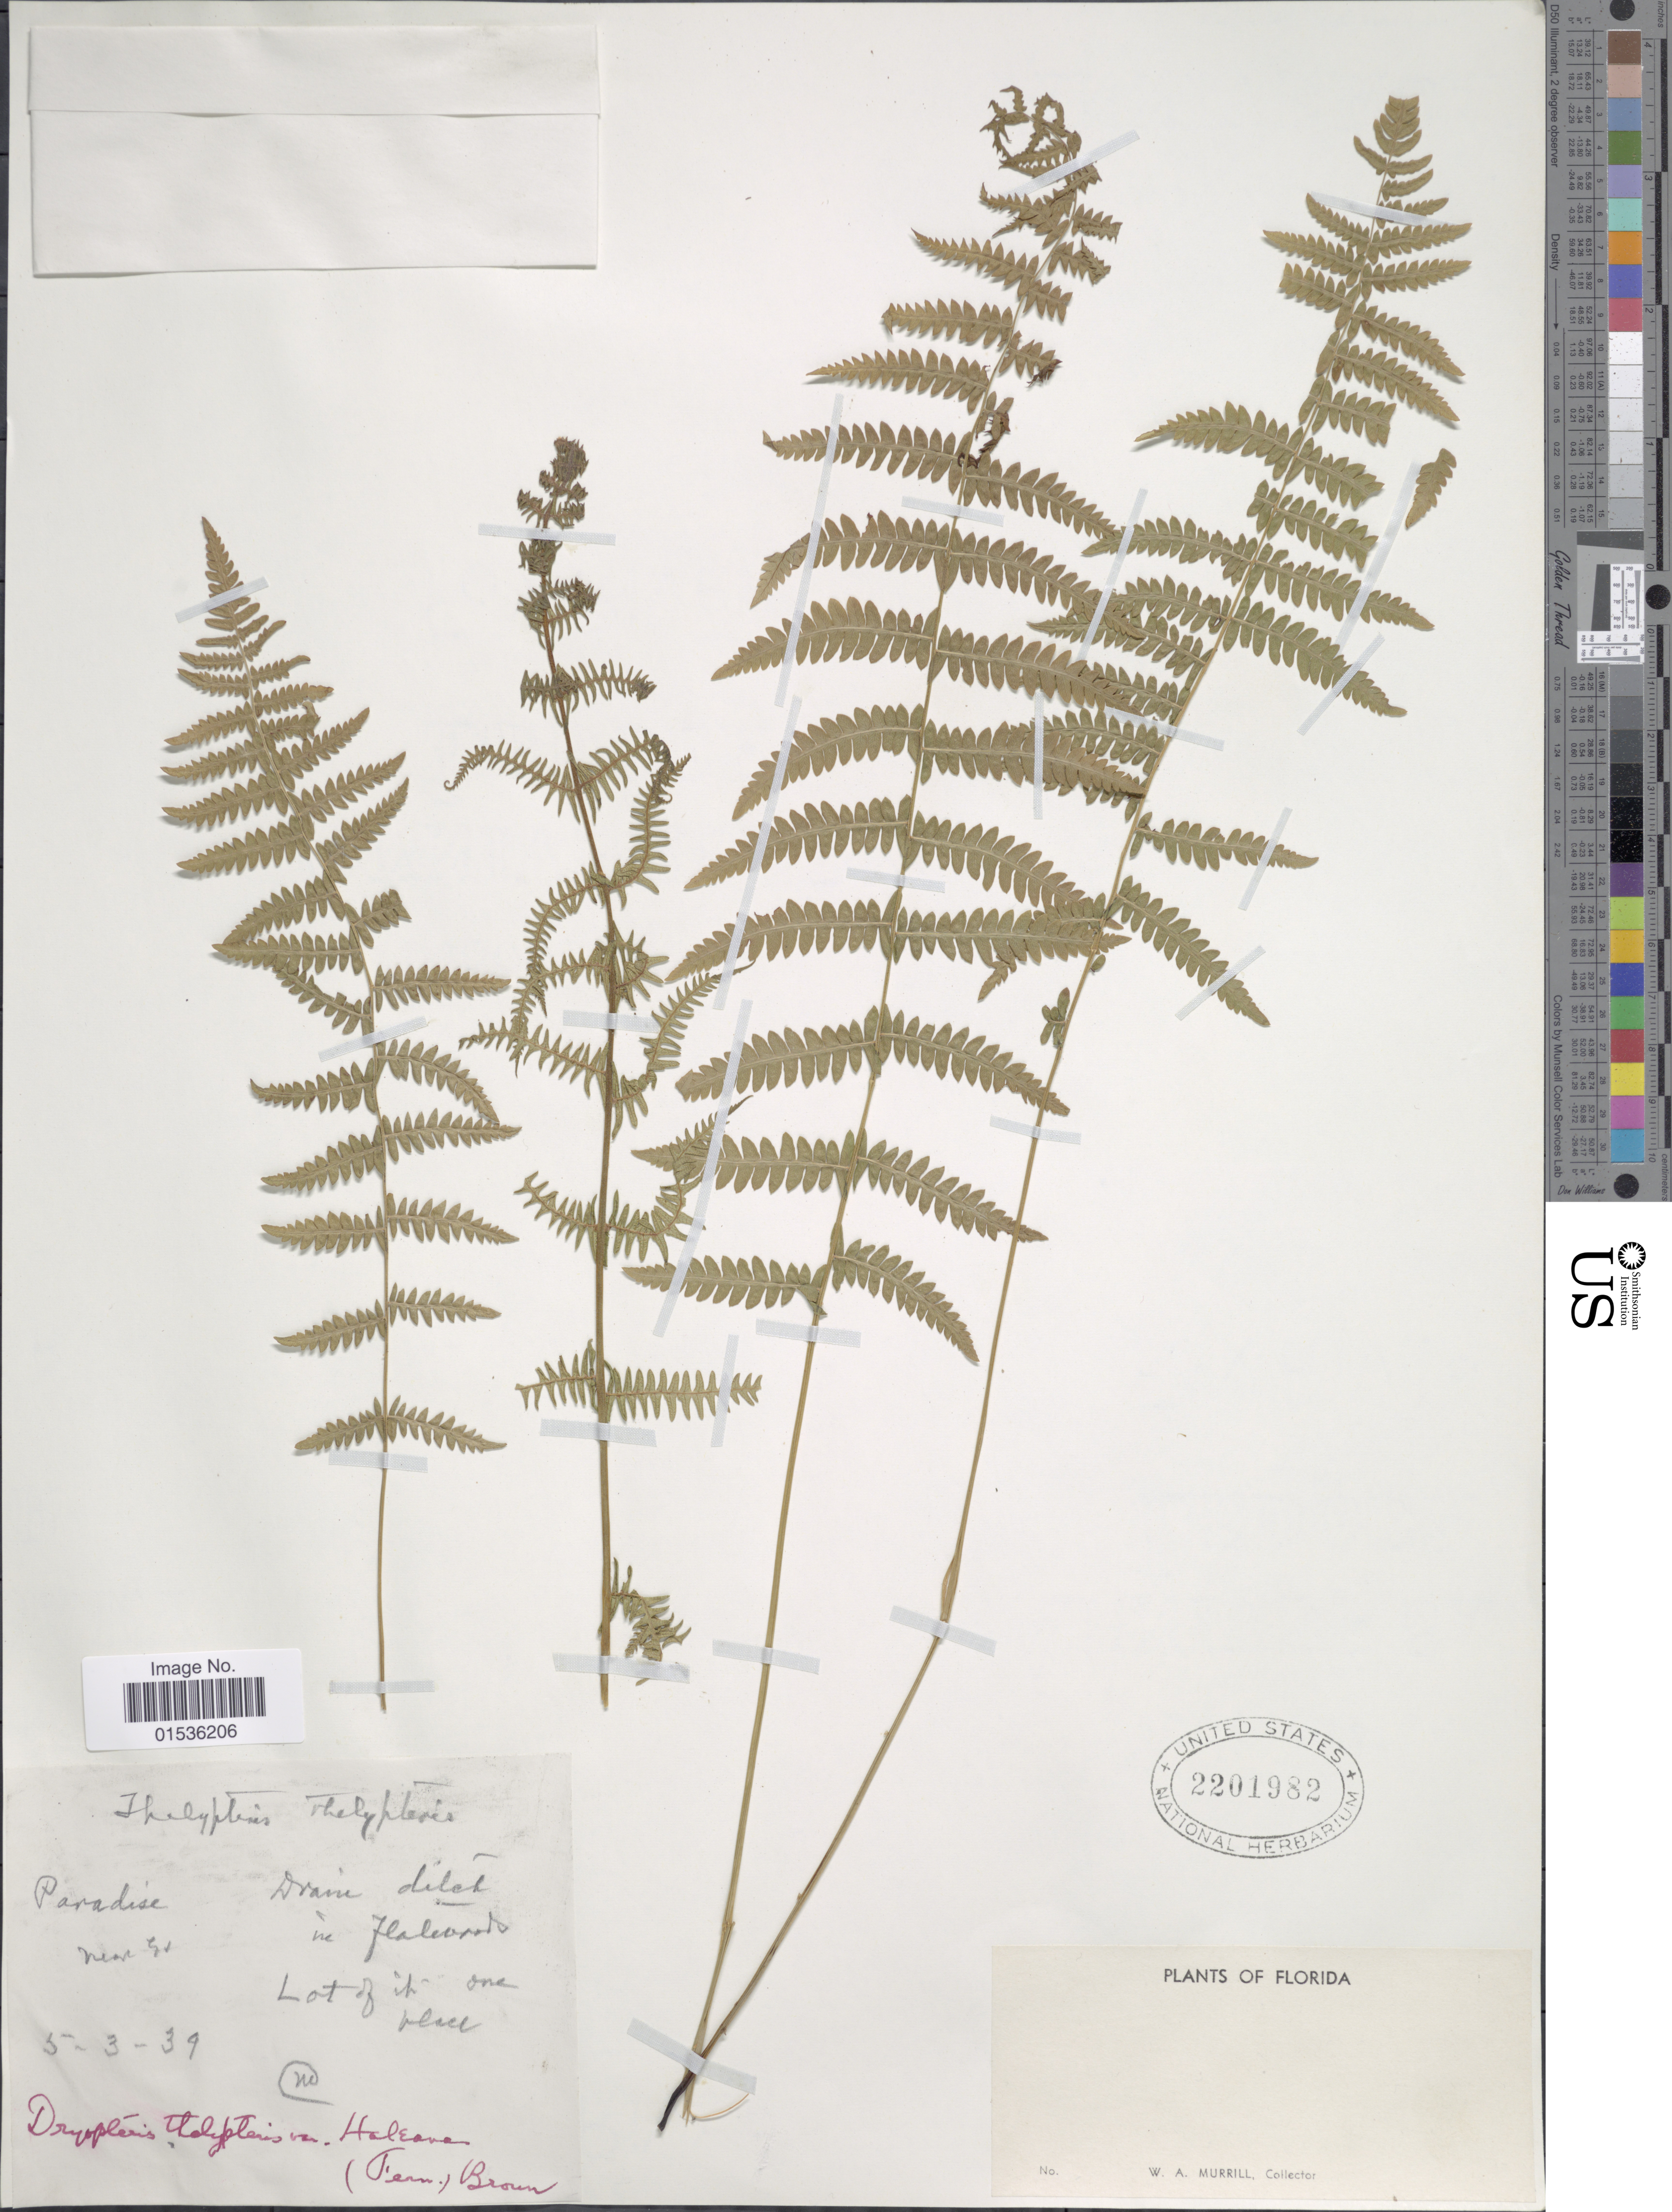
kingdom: Plantae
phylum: Tracheophyta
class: Polypodiopsida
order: Polypodiales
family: Thelypteridaceae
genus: Phegopteris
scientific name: Phegopteris connectilis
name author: (Michx.) Watt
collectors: W. A. Murrill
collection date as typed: Transcribed d/m/y: 5/3/39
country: United States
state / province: Florida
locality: Paradise, near Gt.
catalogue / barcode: US 2201982